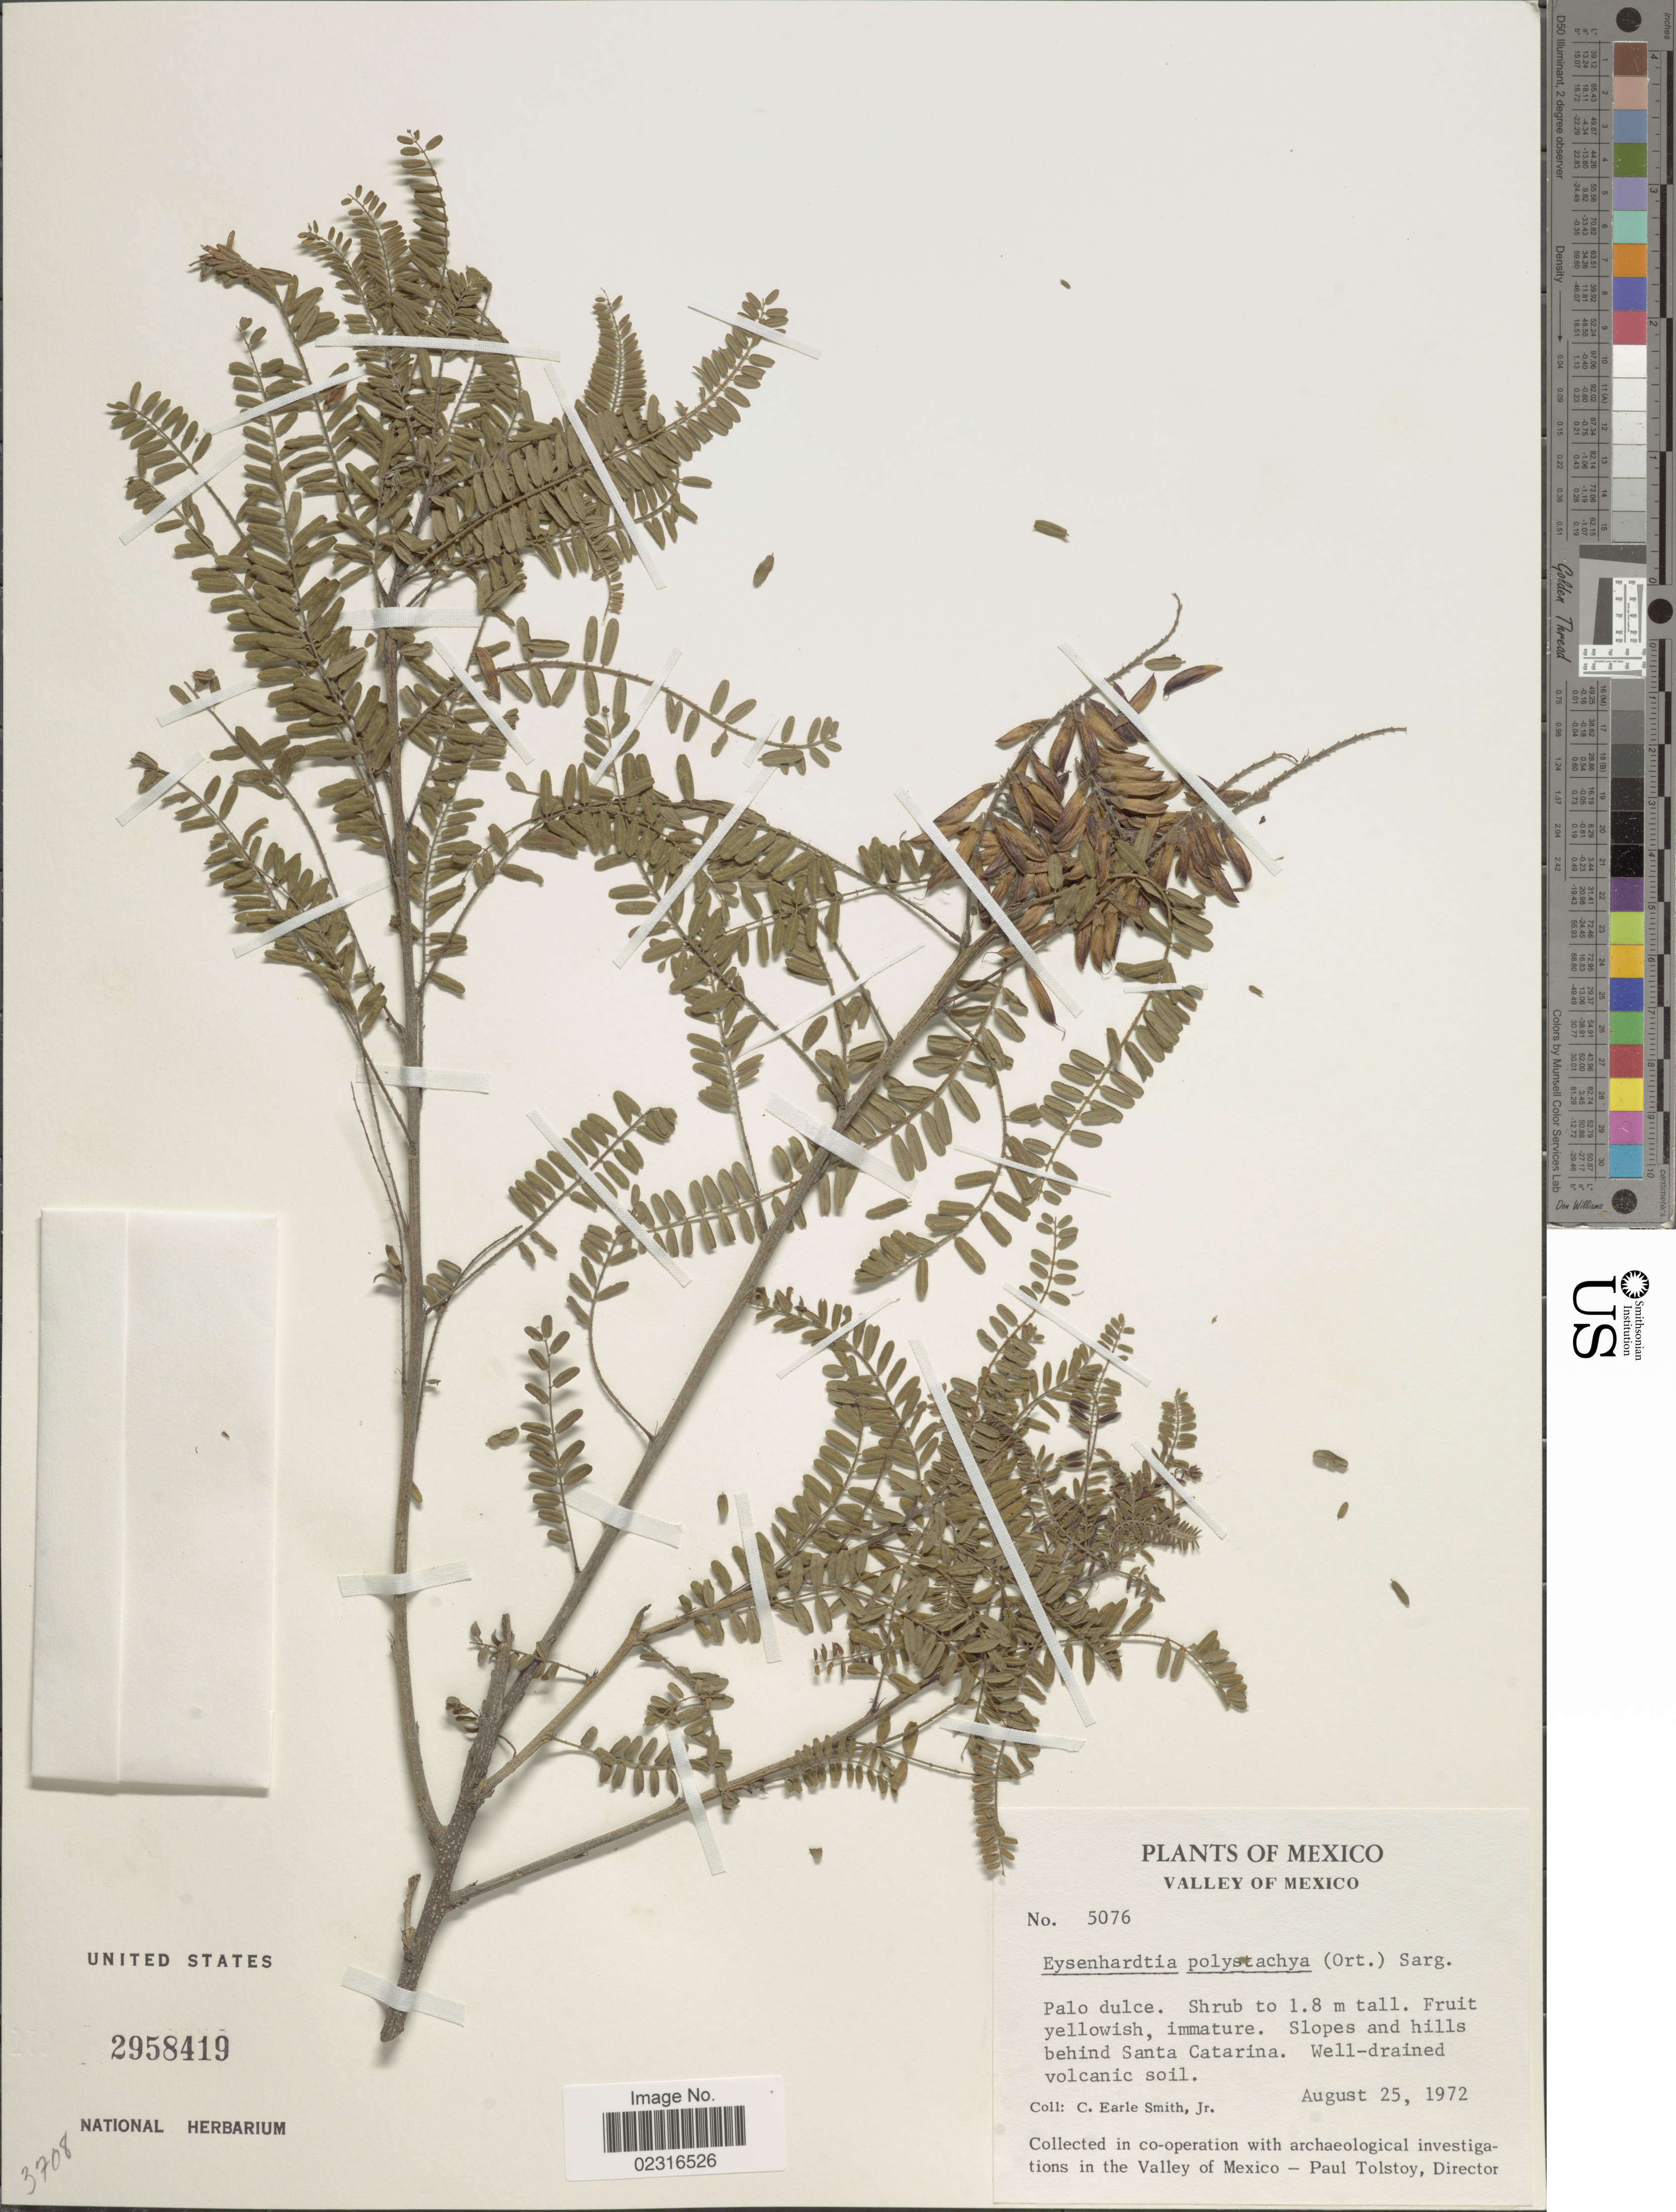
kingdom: Plantae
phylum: Tracheophyta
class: Magnoliopsida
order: Fabales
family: Fabaceae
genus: Eysenhardtia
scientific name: Eysenhardtia polystachya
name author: (Ortega) Sarg.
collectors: C. E. Smith Jr.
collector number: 5076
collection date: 1972-08-25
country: Mexico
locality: Valley of Mexico, slopes and hills behind Santa Catarina, well-drained volcanic soil.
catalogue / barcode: US 2958419